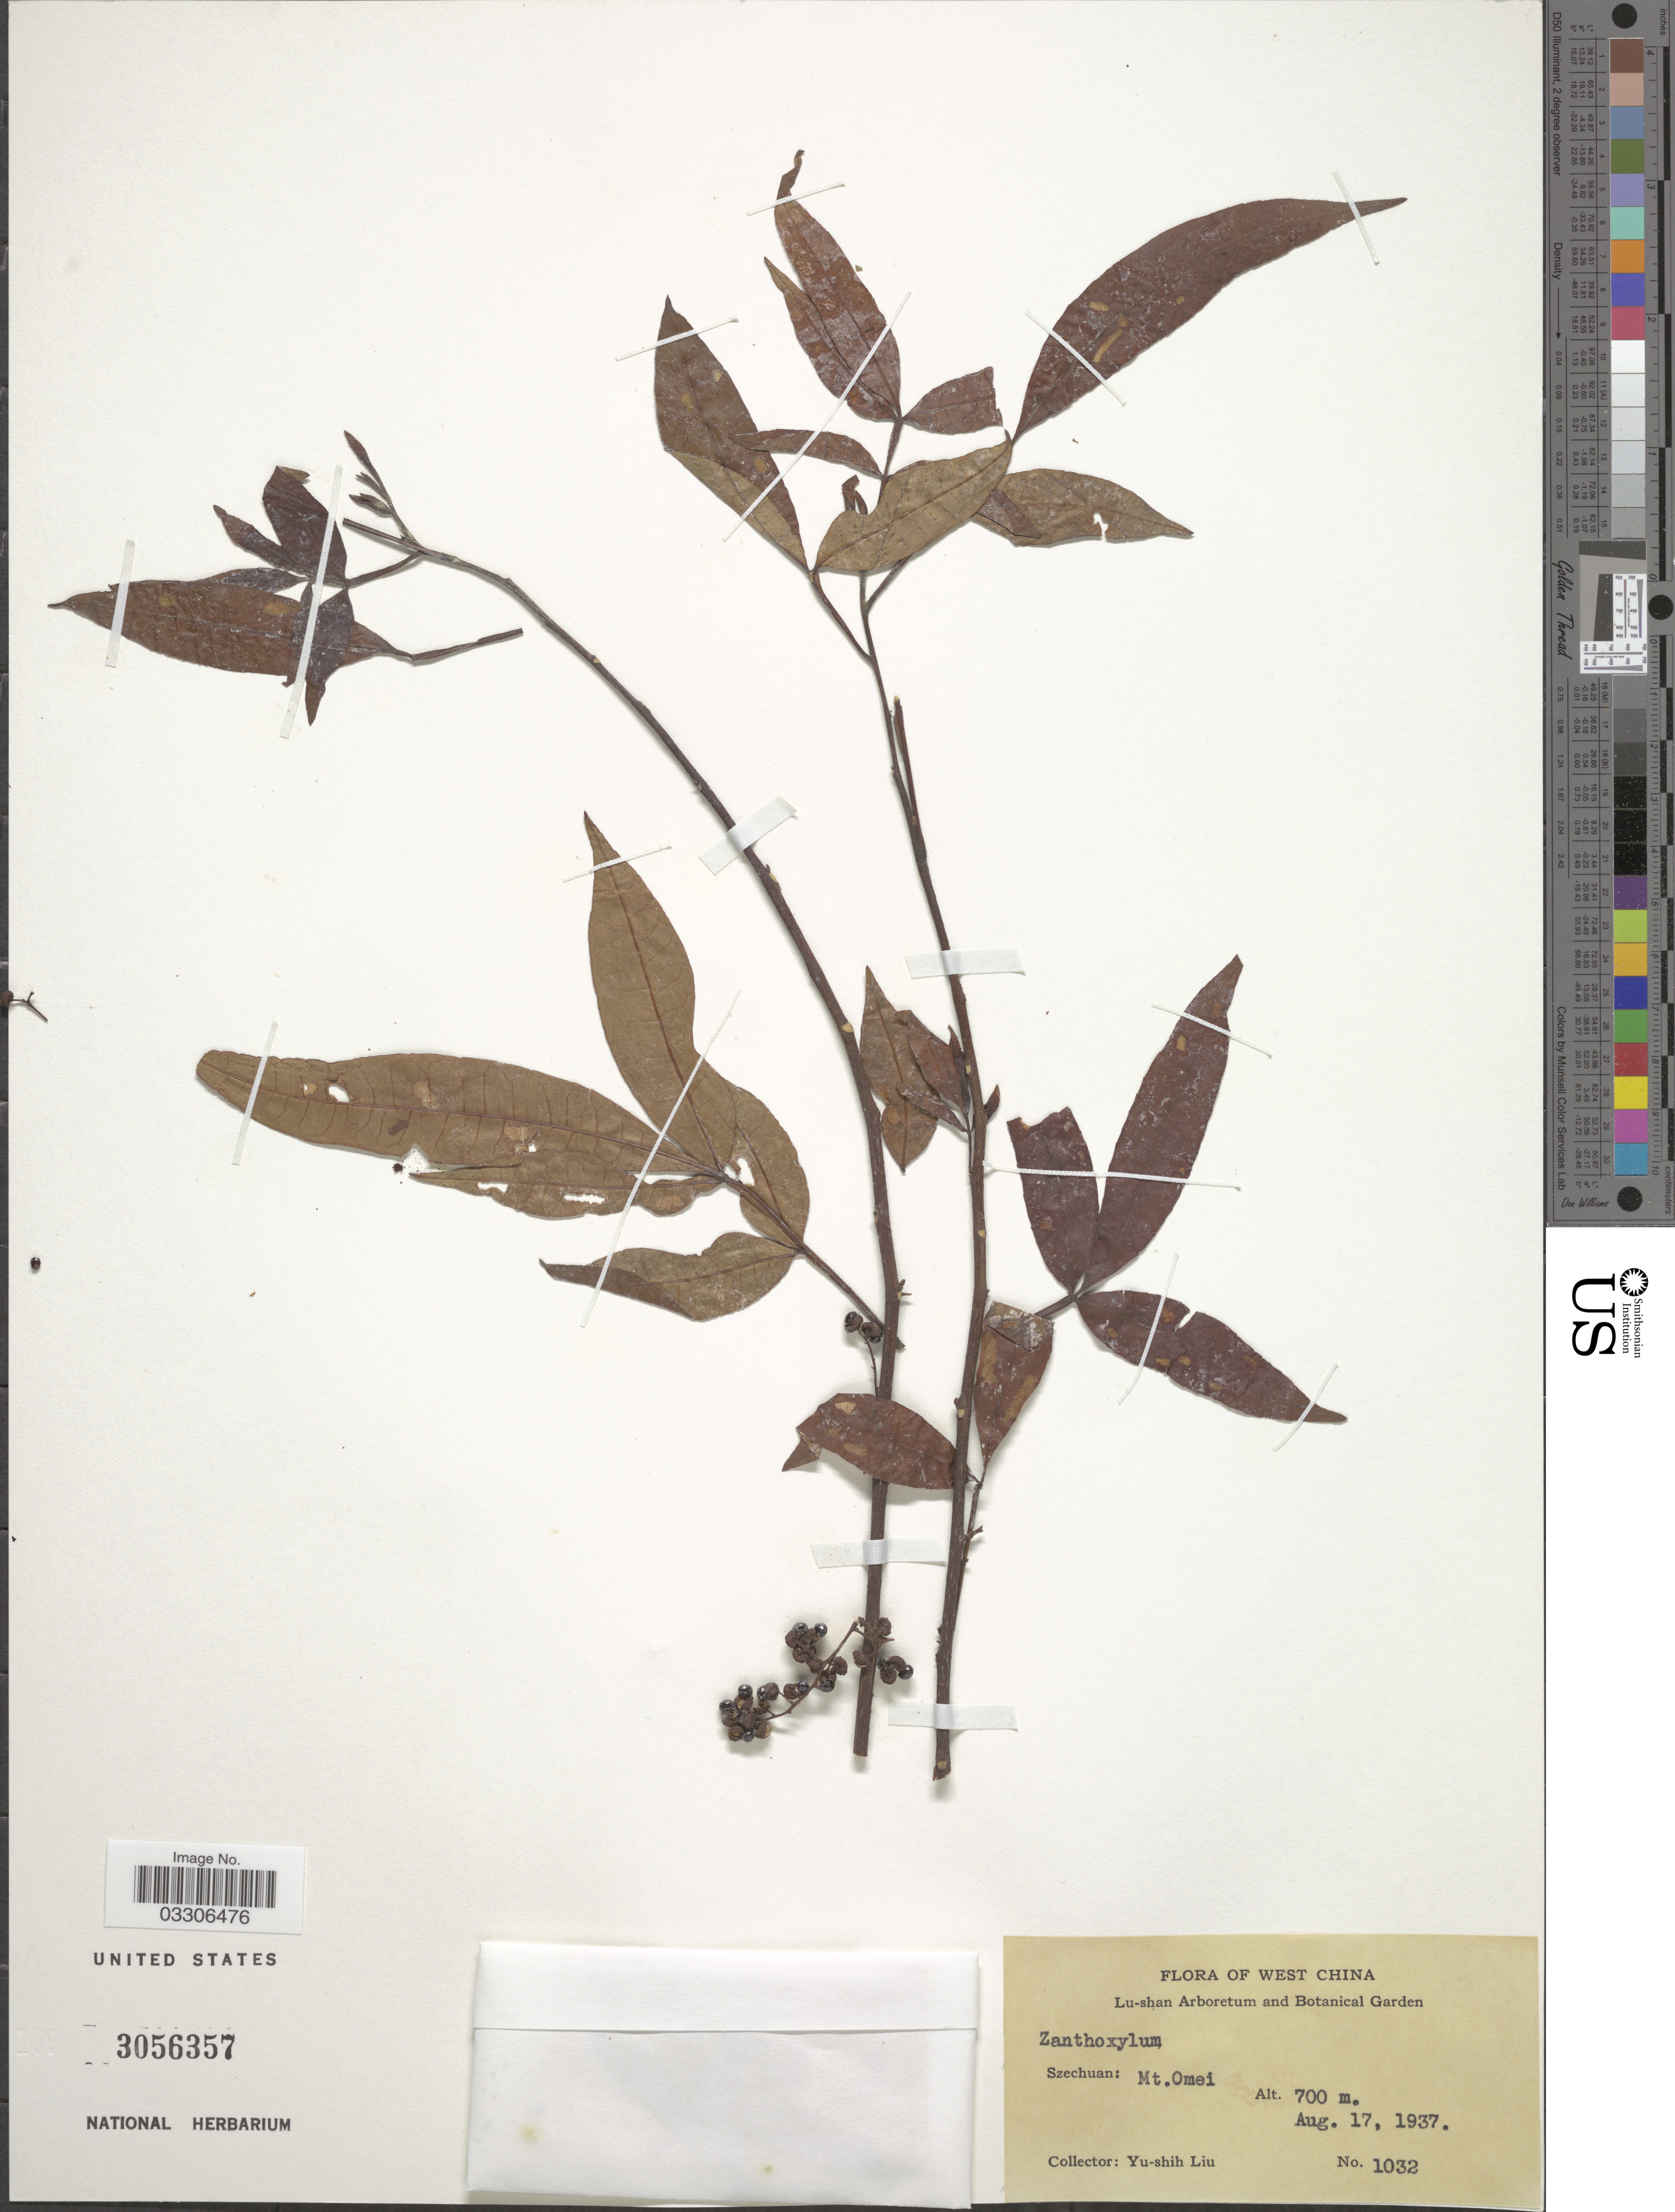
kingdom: Plantae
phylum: Tracheophyta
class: Magnoliopsida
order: Sapindales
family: Rutaceae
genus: Zanthoxylum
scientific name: Zanthoxylum sp.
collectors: Y.-S. Liu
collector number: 1032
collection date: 1937-08-17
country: China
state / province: Sichuan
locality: West China. Szechuan: Mt. Omei.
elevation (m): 700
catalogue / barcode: US 3056357